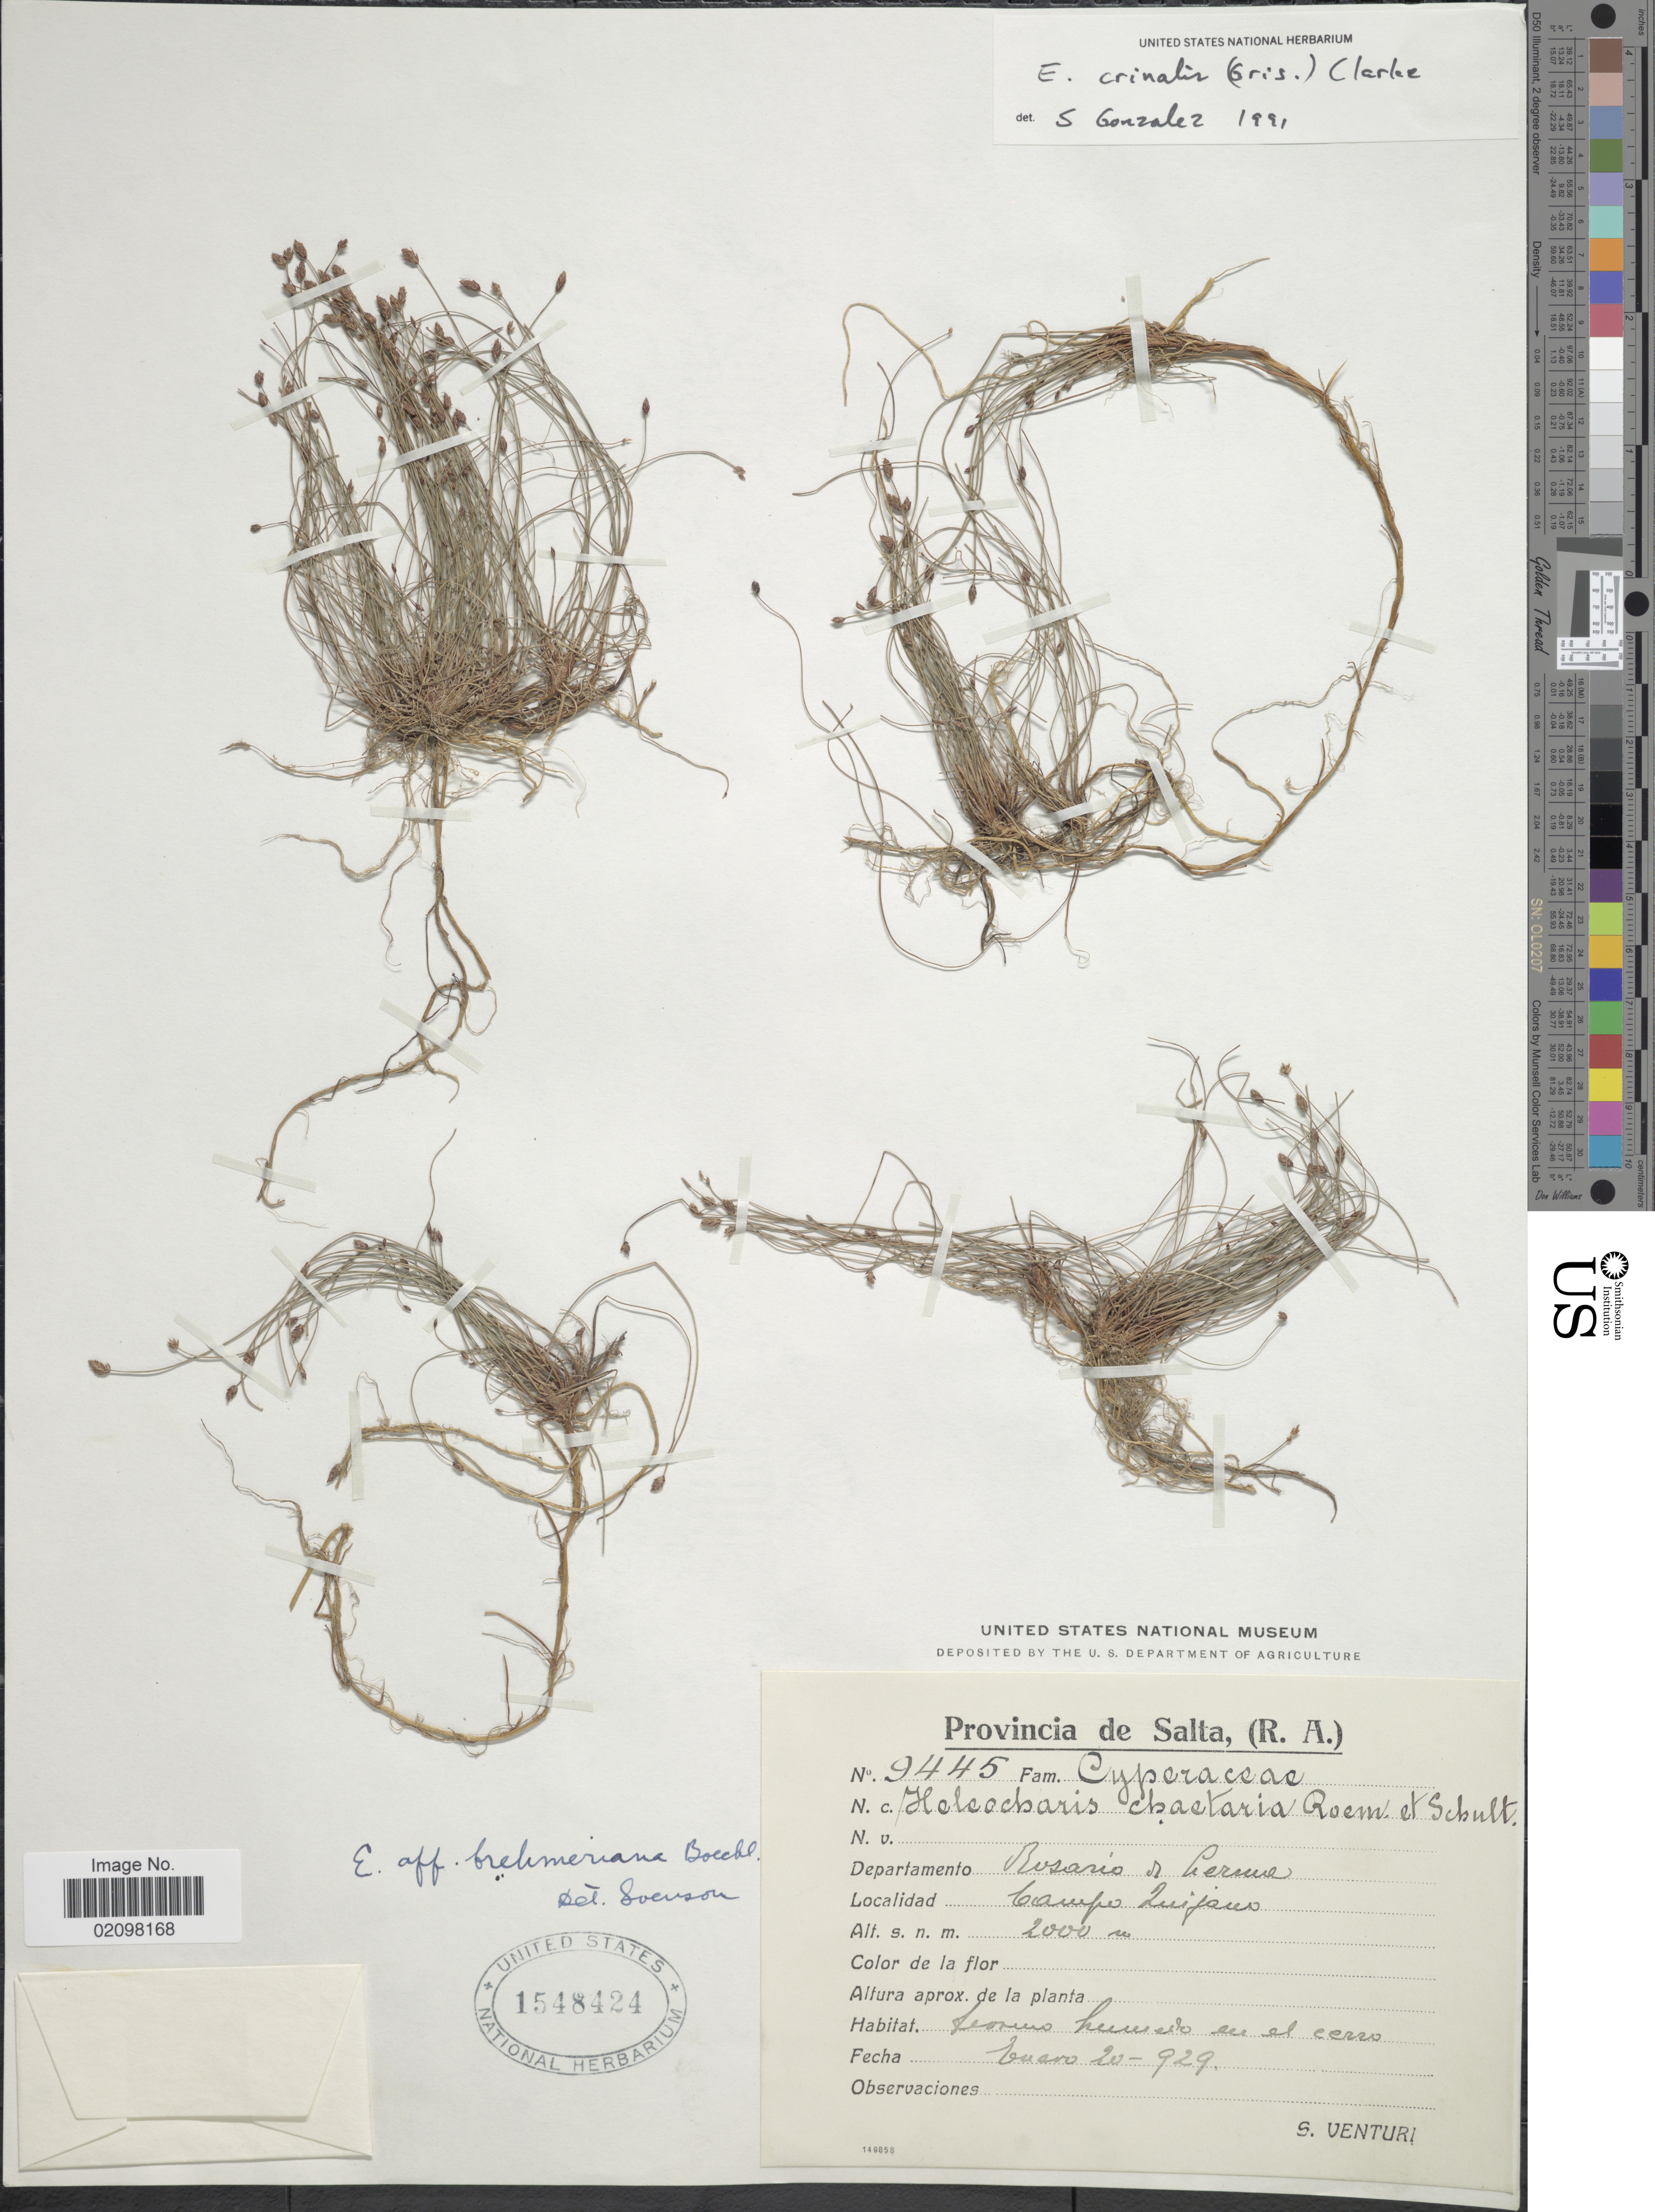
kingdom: Plantae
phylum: Tracheophyta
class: Liliopsida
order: Poales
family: Cyperaceae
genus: Eleocharis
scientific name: Eleocharis crinalis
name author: (Griseb.) C.B. Clarke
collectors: S. Venturi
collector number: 9445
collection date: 1929-01-20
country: Argentina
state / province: Salta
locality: (R.A.) Departamento Rosario de Lerma. Campo Quijano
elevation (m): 2000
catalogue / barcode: US 1548424